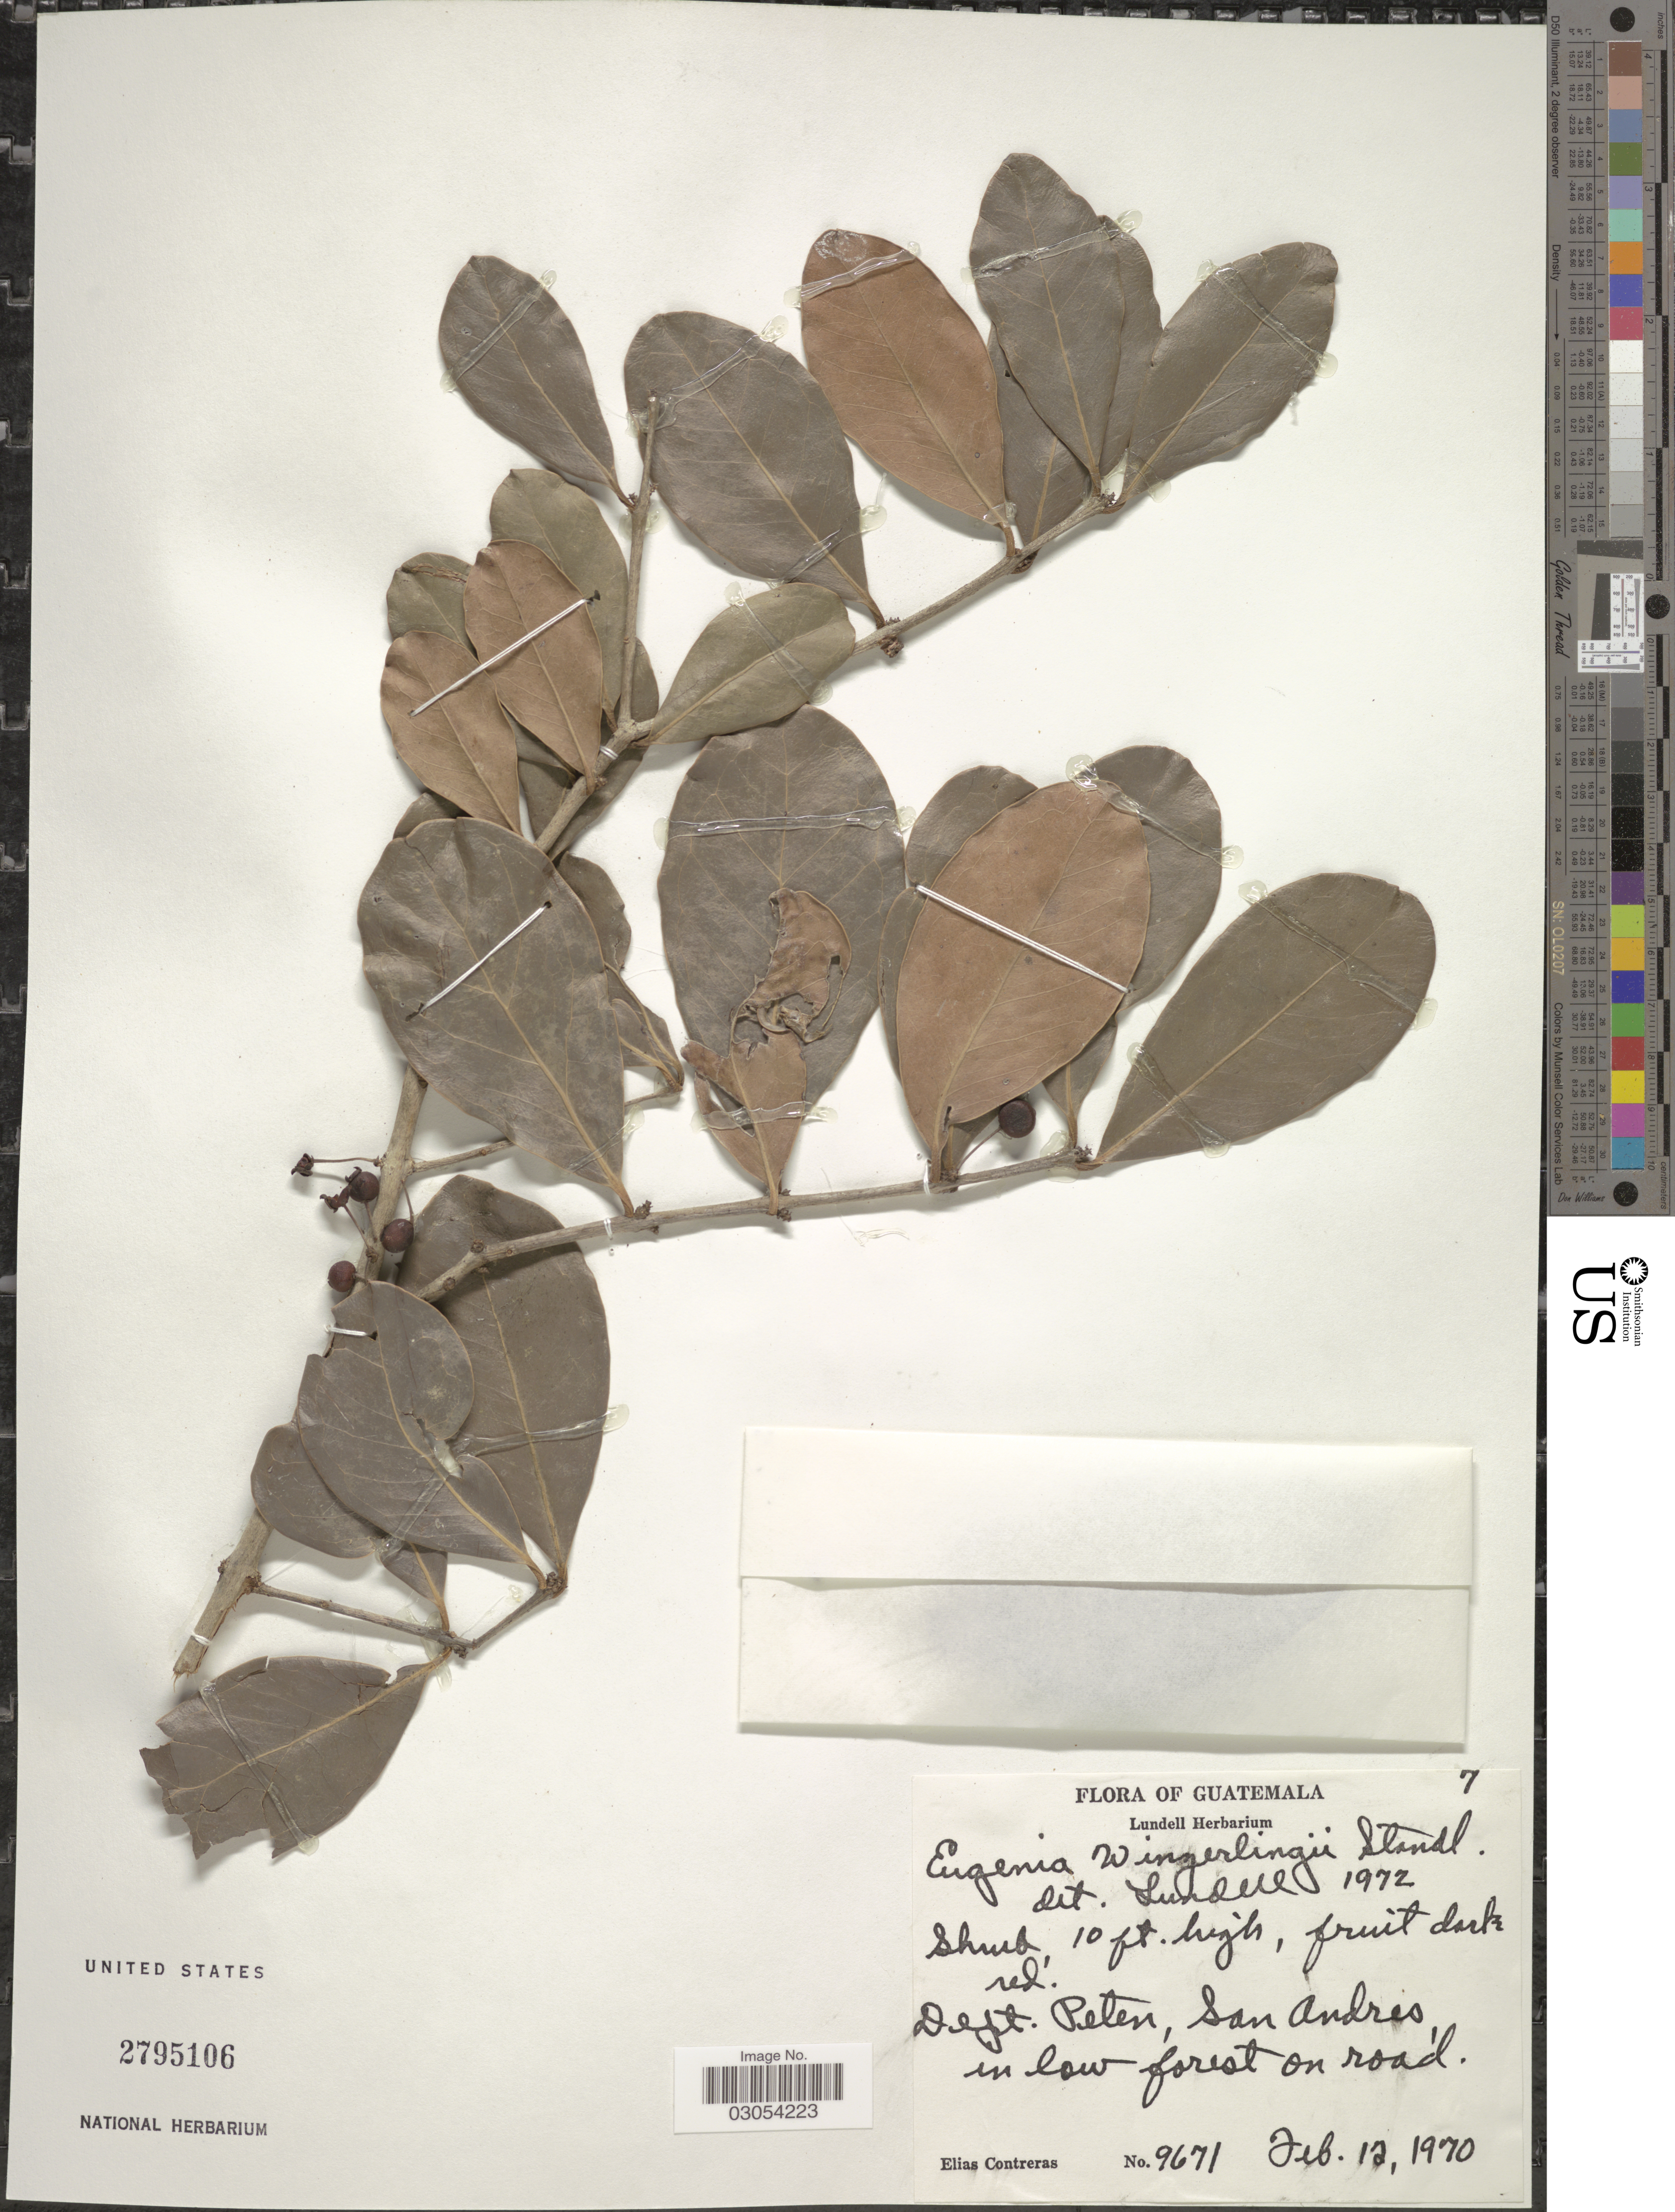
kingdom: Plantae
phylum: Tracheophyta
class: Magnoliopsida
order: Myrtales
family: Myrtaceae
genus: Eugenia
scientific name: Eugenia winzerlingii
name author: Standl.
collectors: E. Contreras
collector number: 9671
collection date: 1970-02-12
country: Guatemala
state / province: El Petén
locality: Dept. Peten, San Andres, in low forest on road.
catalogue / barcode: US 2795106